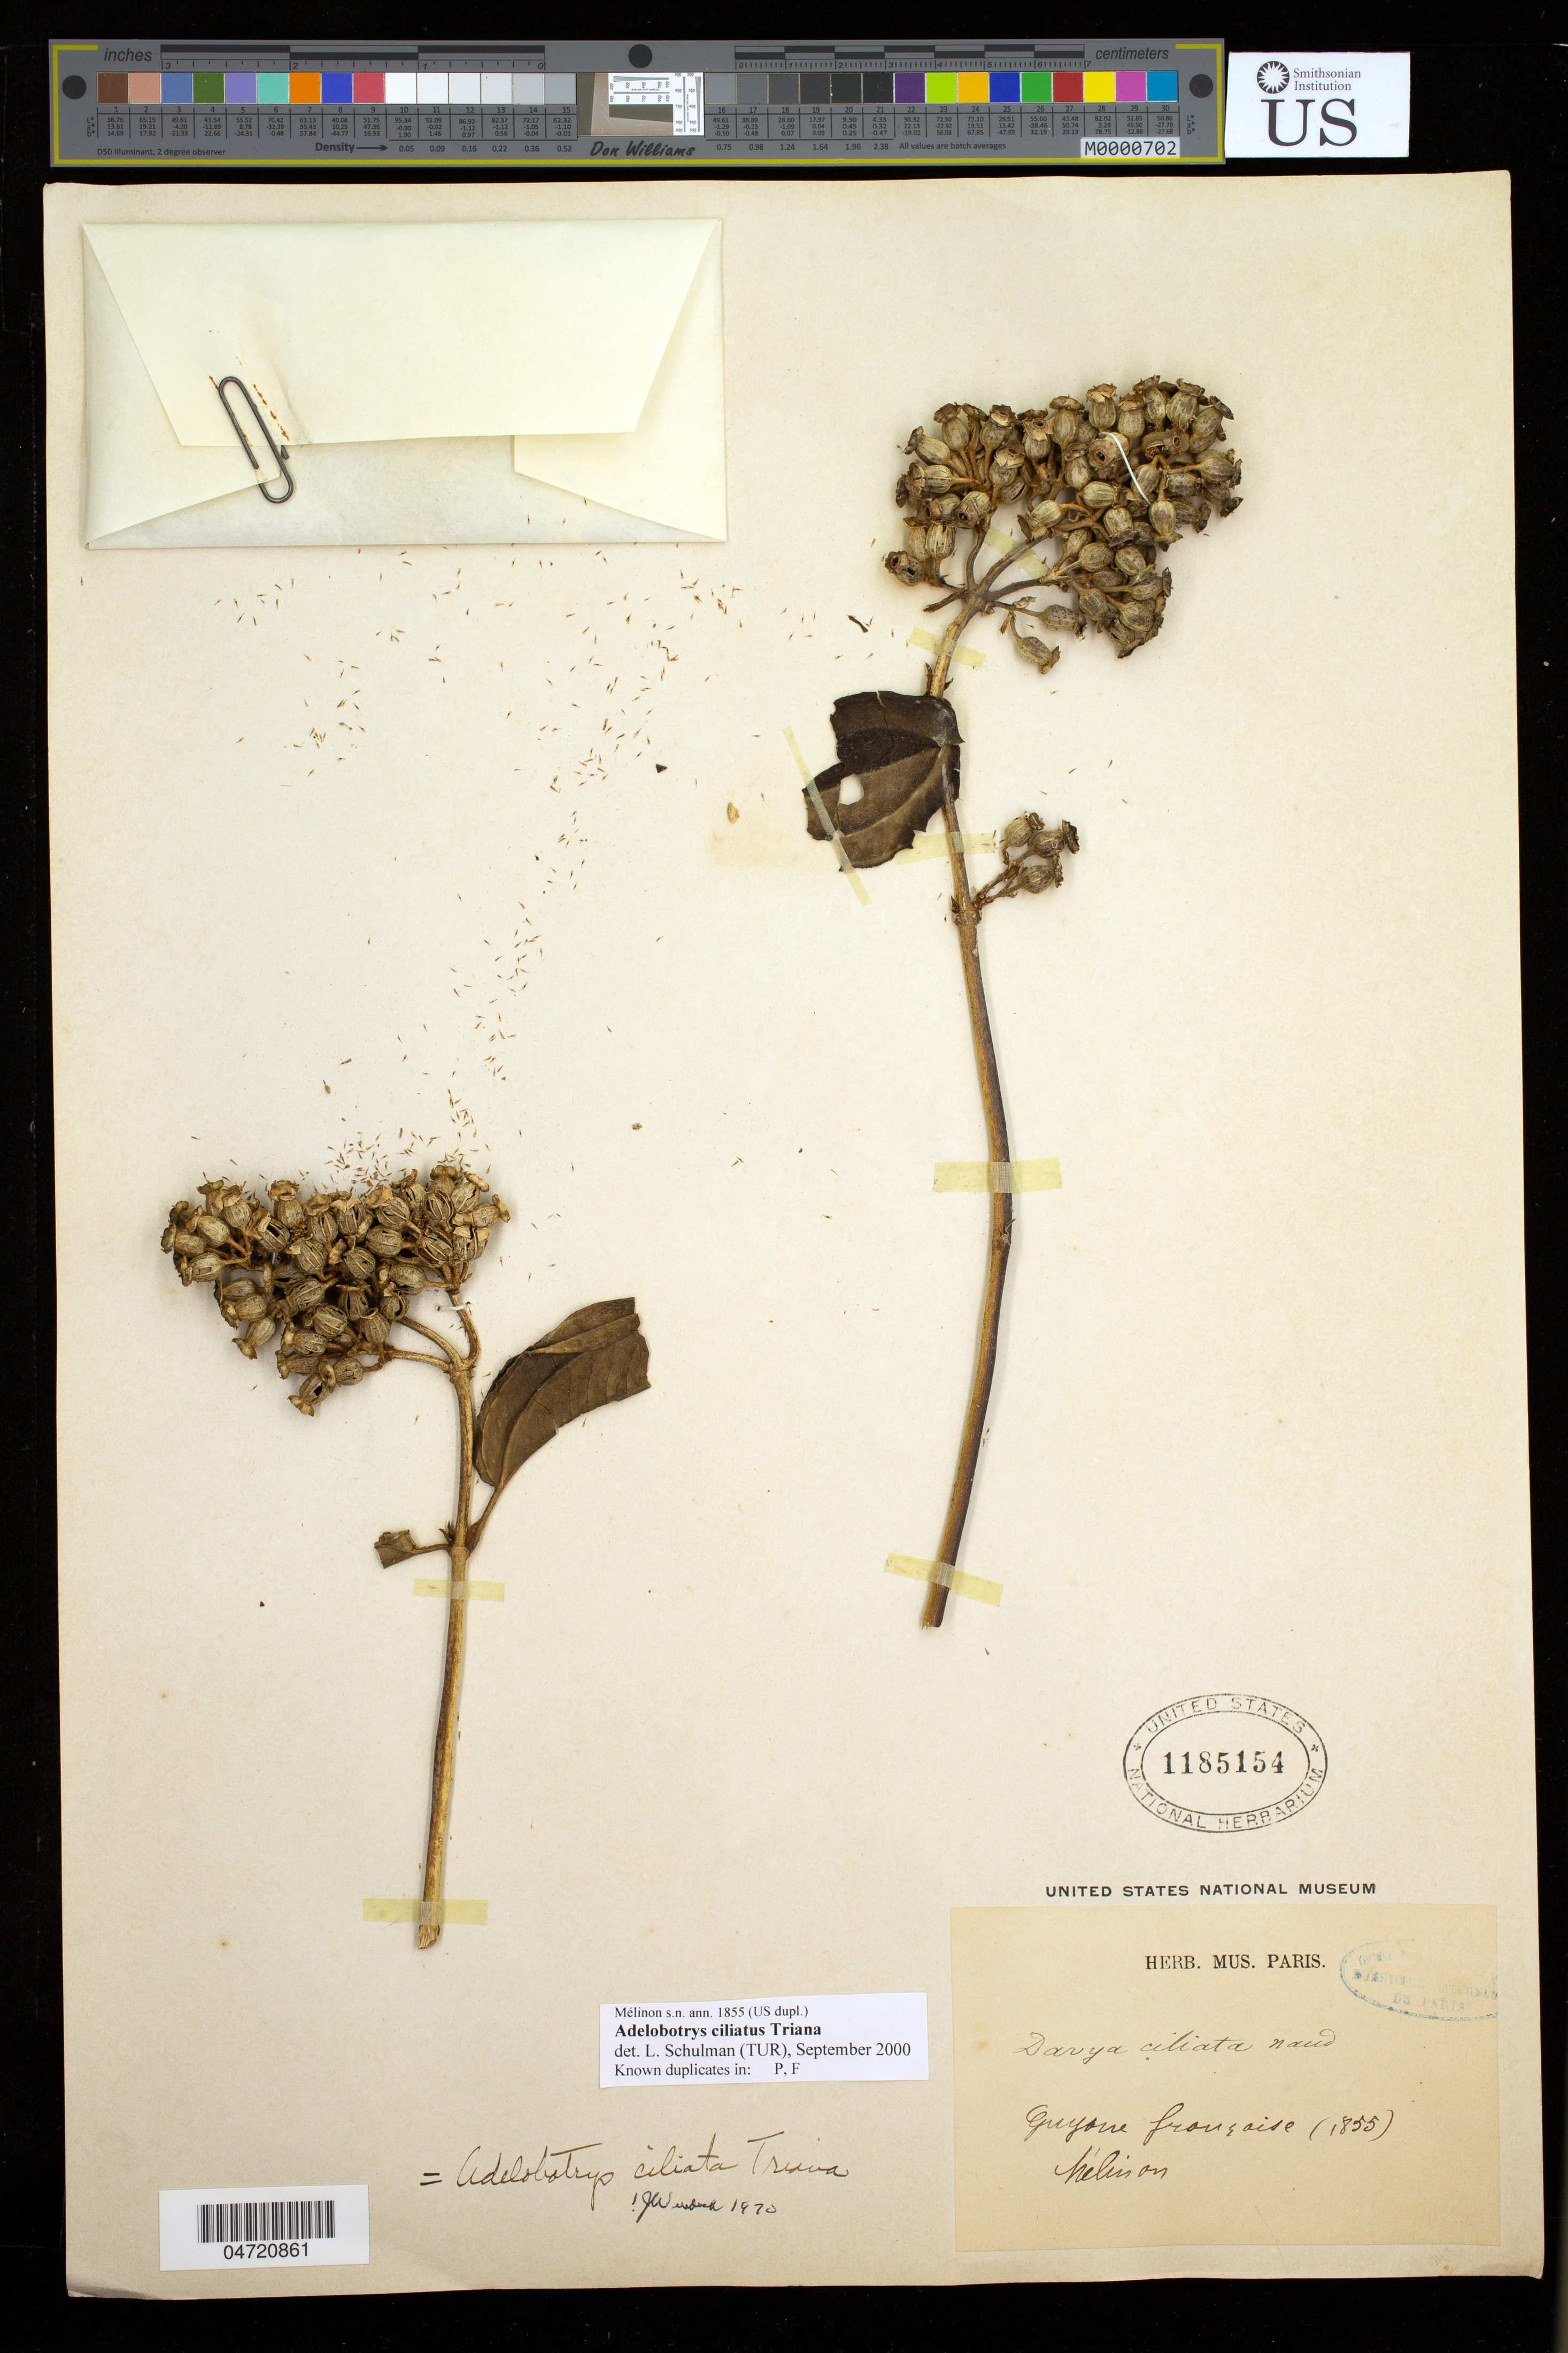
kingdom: Plantae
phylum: Tracheophyta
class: Magnoliopsida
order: Myrtales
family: Melastomataceae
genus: Adelobotrys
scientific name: Adelobotrys ciliata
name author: (Naudin) Triana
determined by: Schulman, Leif, (TUR), University of Turku (FINLAND)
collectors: E. Mélinon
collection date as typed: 1855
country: French Guiana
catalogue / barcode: US 1185154